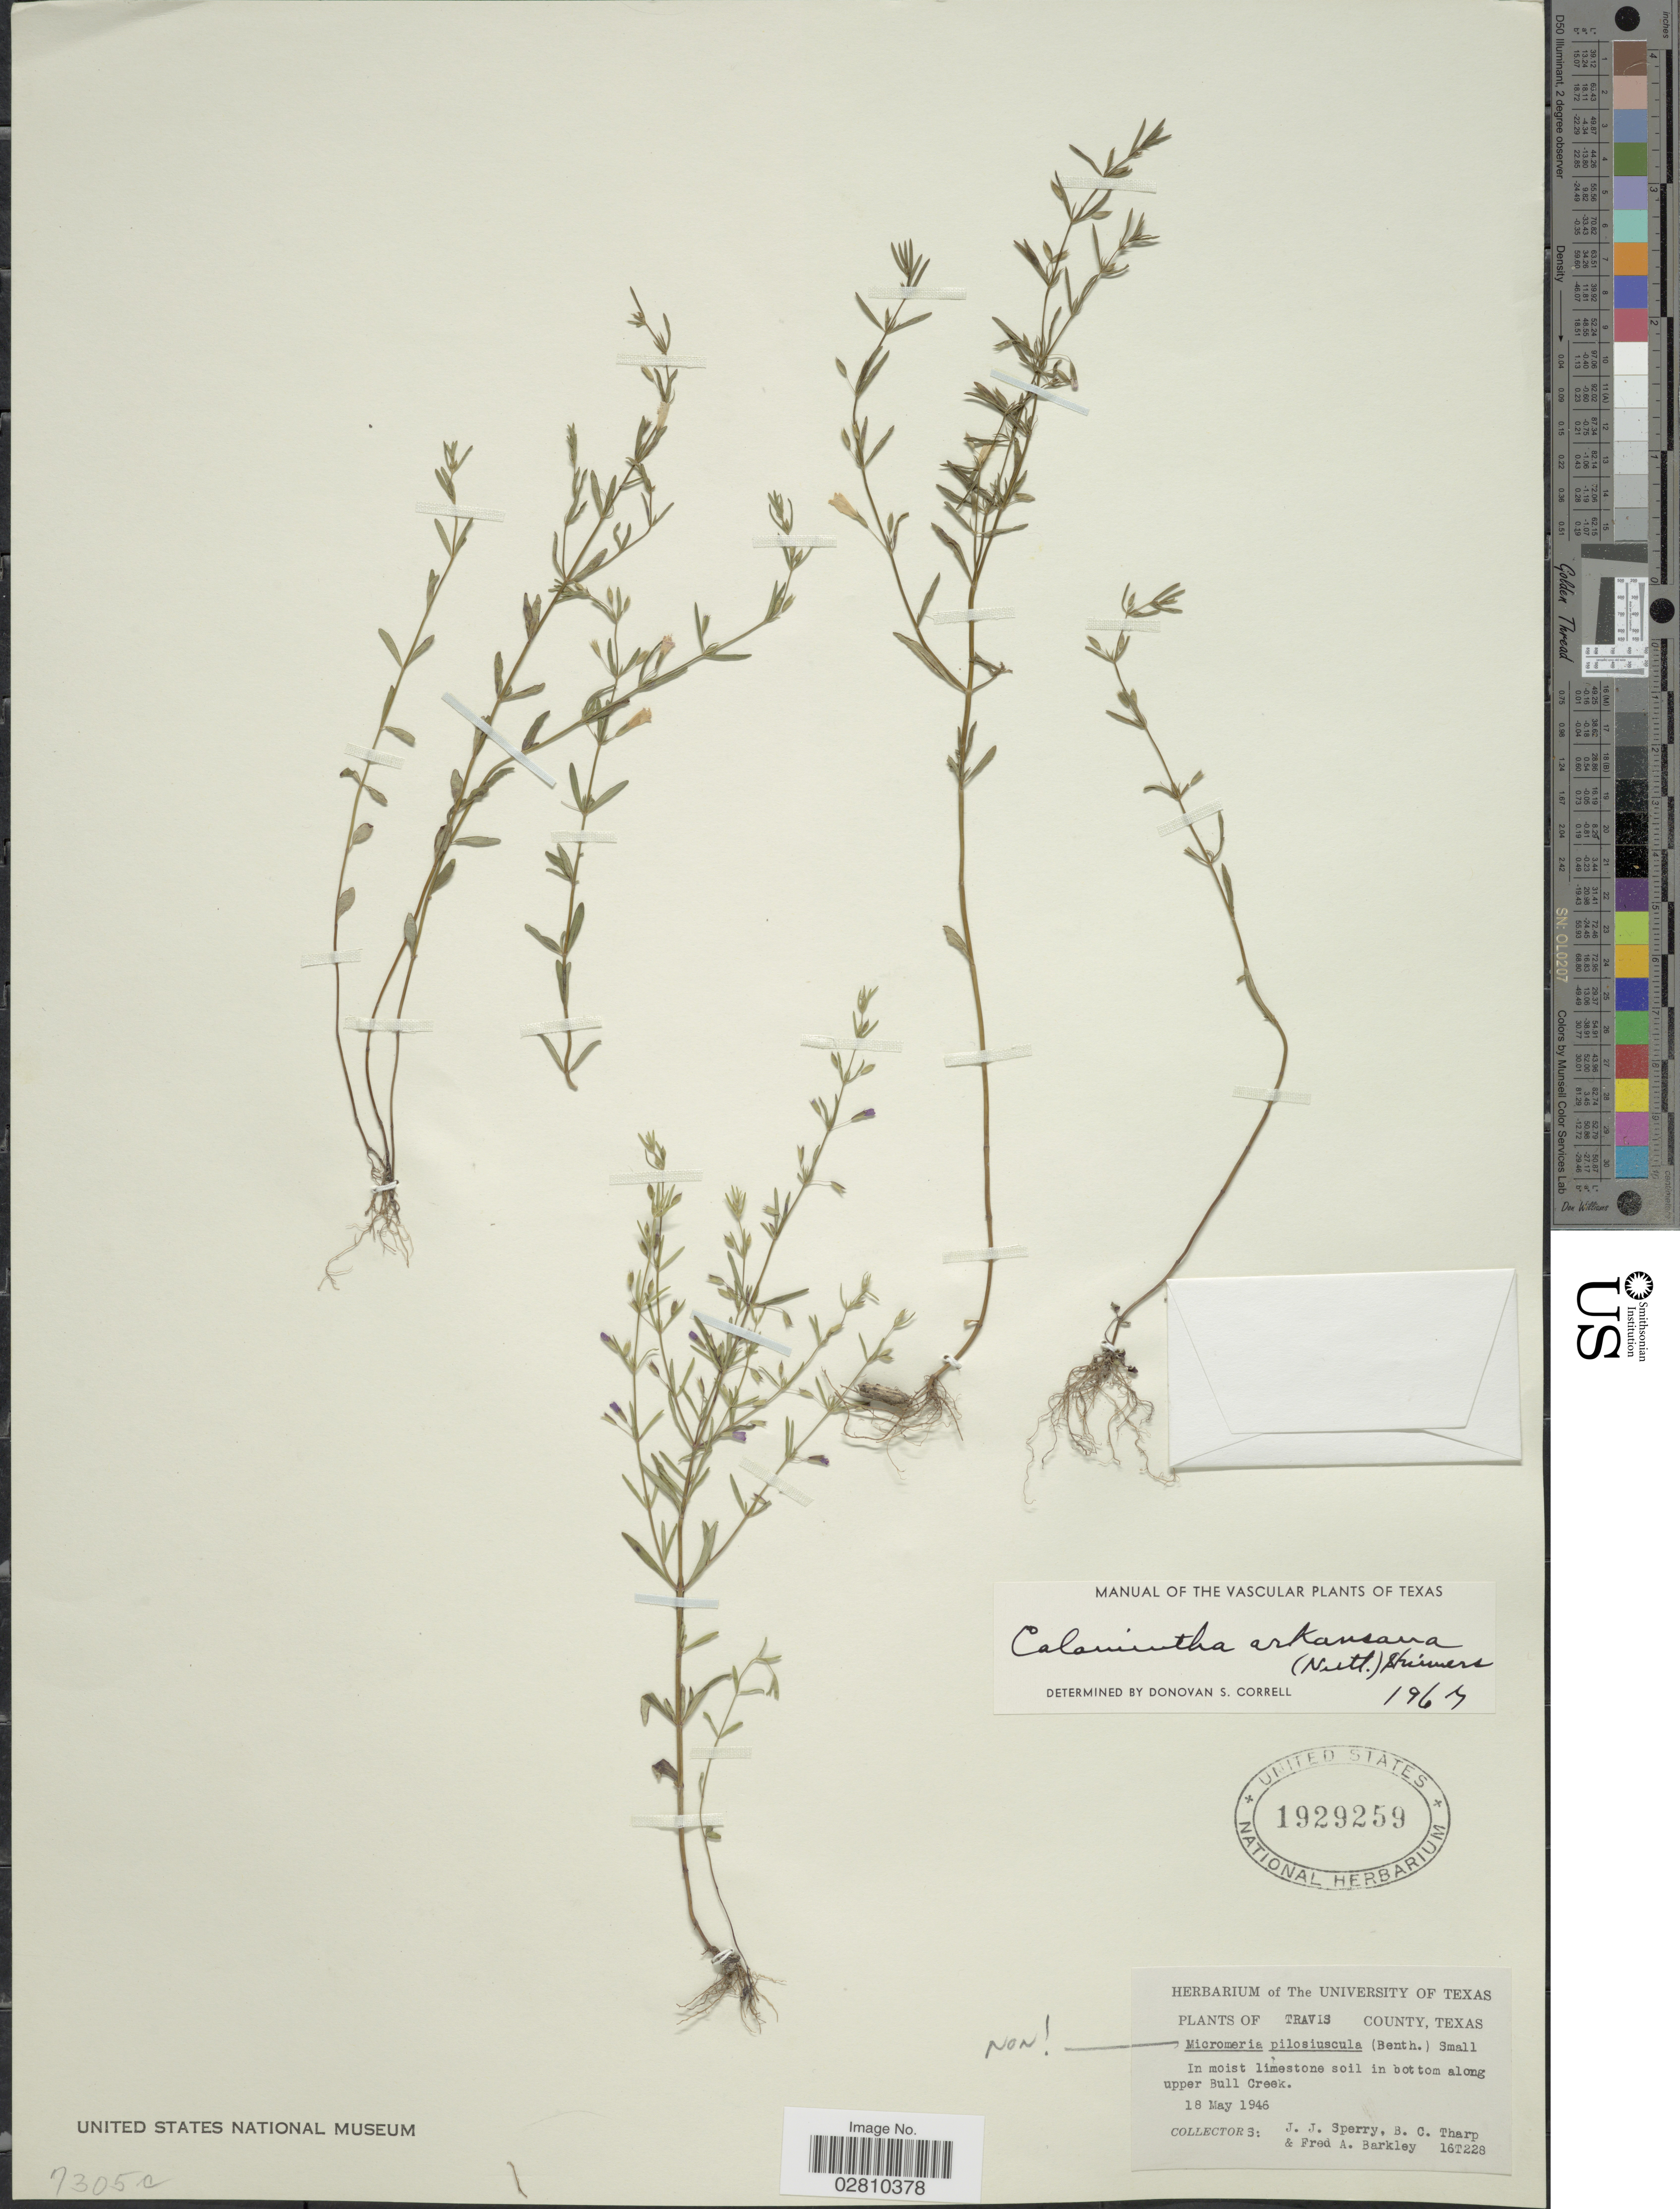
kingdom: Plantae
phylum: Tracheophyta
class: Magnoliopsida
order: Lamiales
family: Lamiaceae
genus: Clinopodium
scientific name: Clinopodium glabrum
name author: (Nutt.) Kuntze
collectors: J. Sperry, B. C. Tharp & F. A. Barkley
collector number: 16T228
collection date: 1946-05-18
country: United States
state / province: Texas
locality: Travis County. In moist limestone soil in bottom along upper Bull Creek.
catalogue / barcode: US 1929259